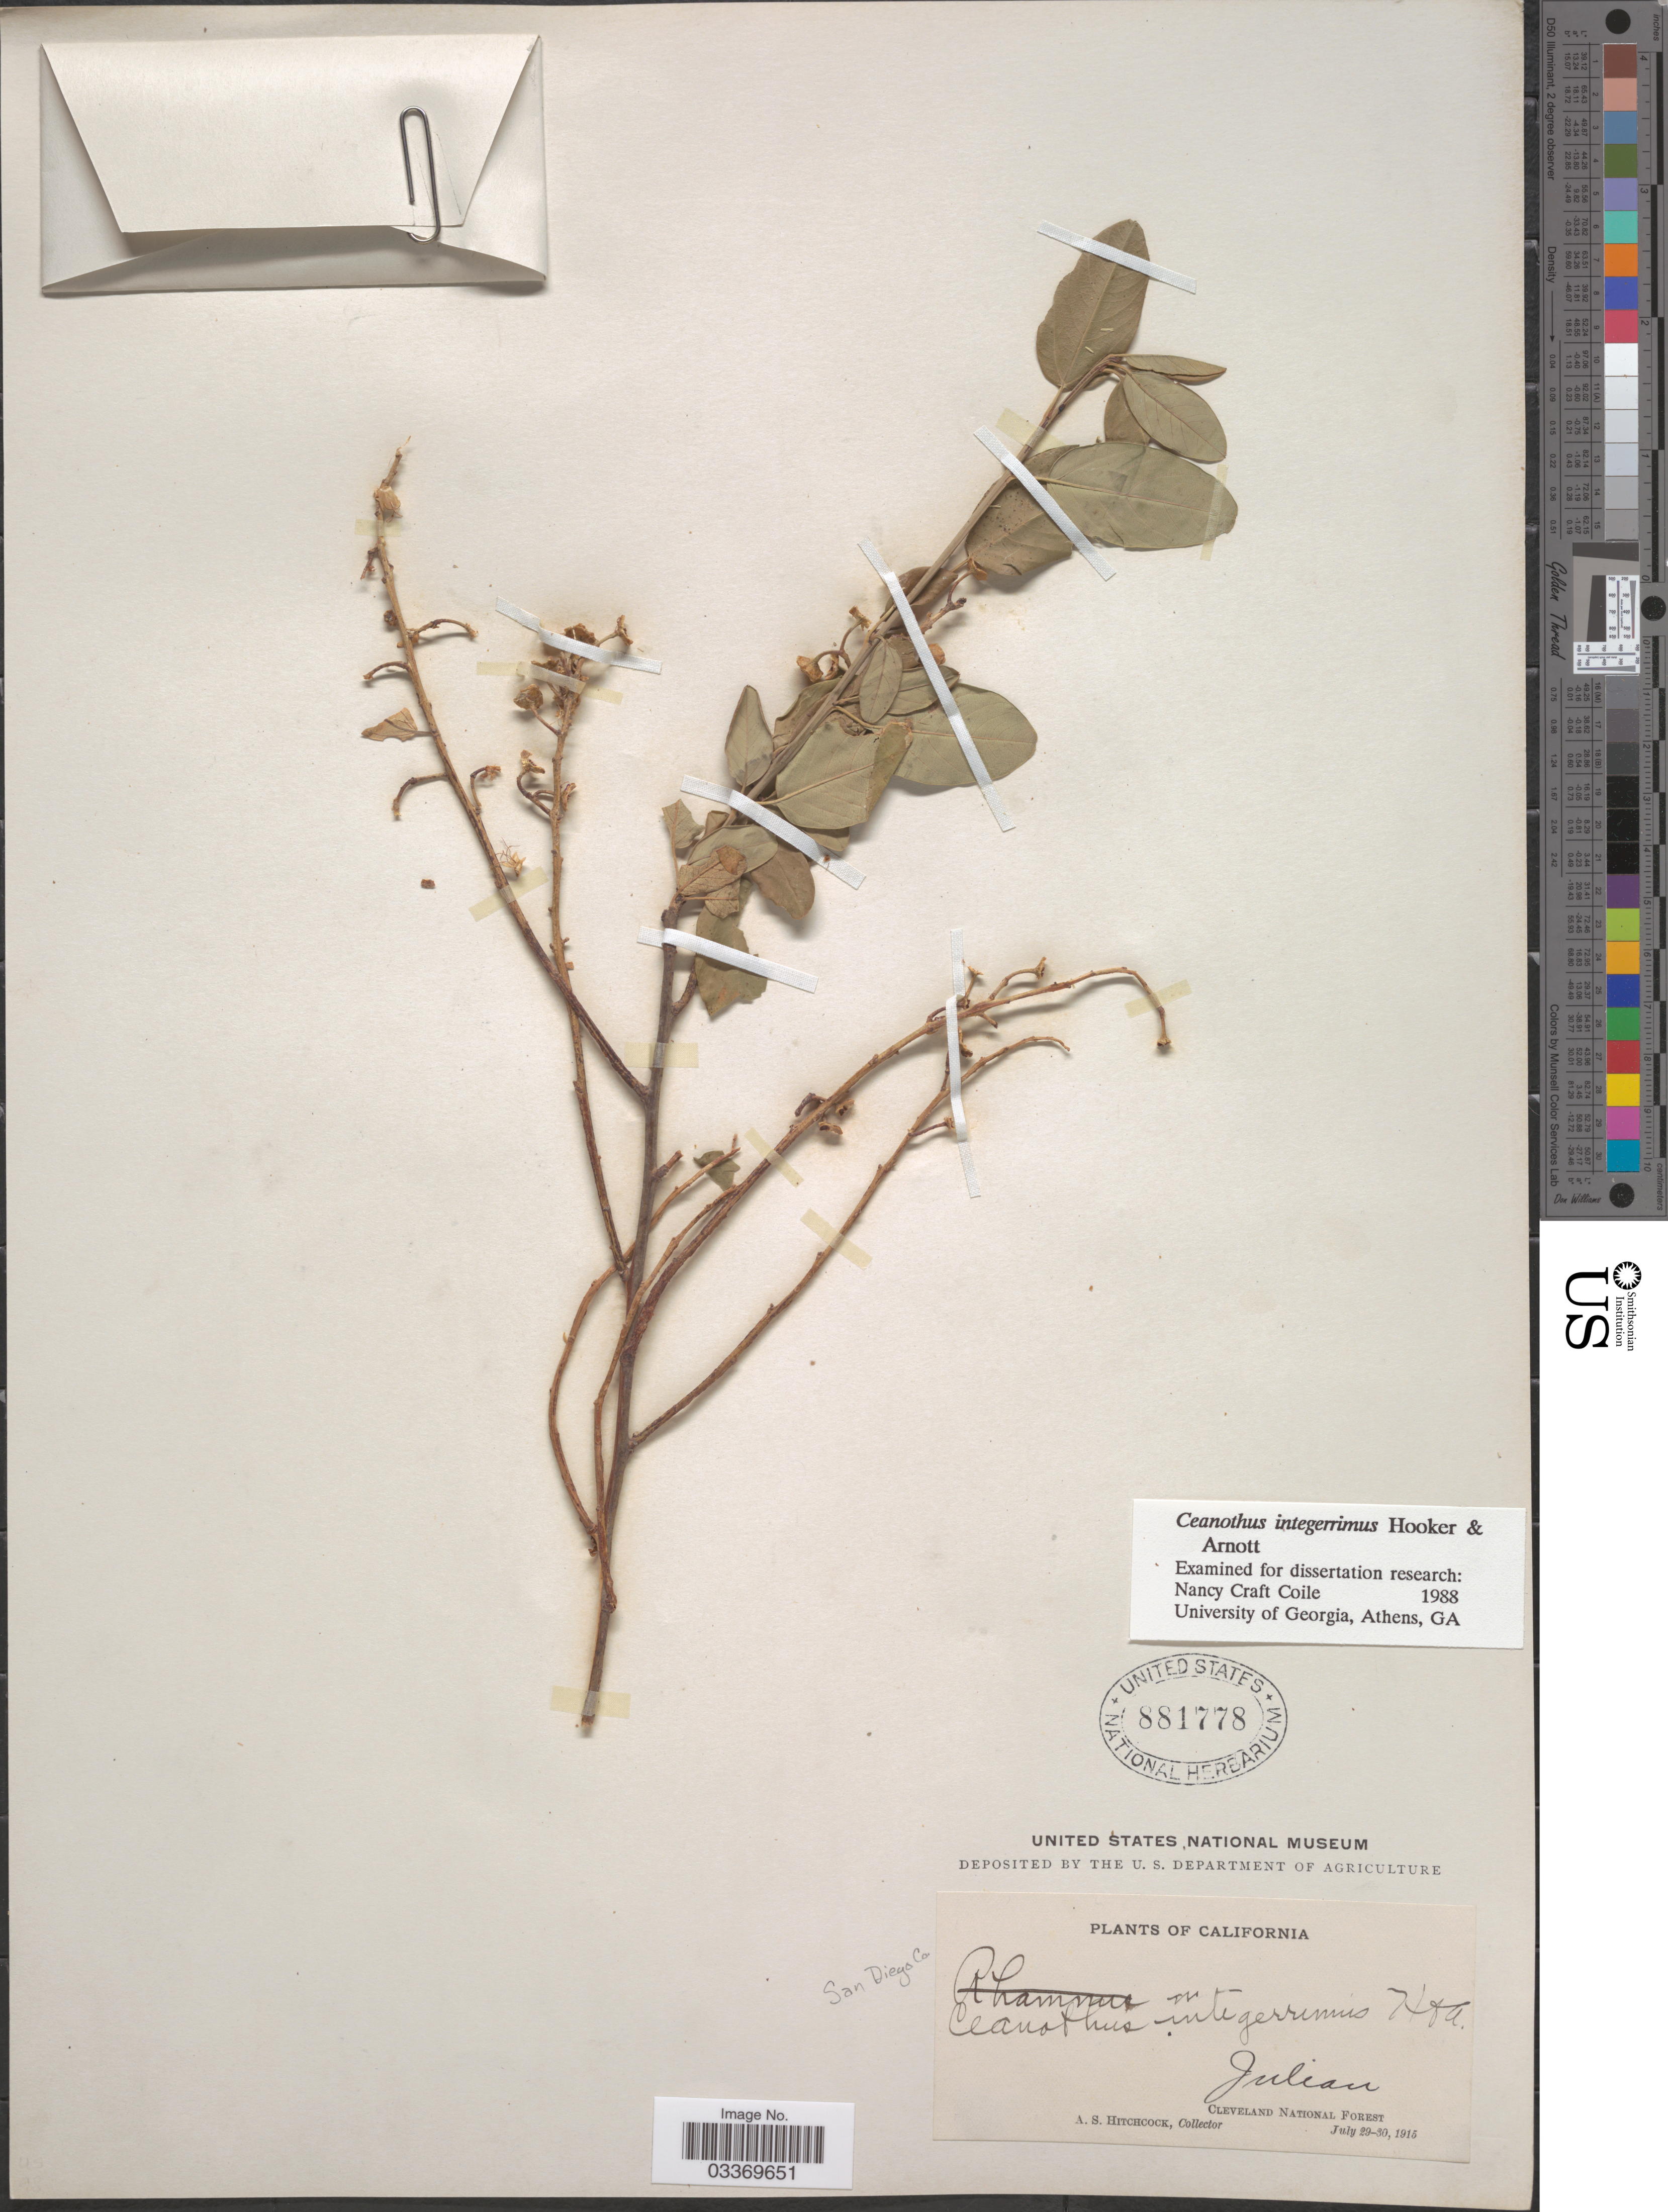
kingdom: Plantae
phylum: Tracheophyta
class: Magnoliopsida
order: Rosales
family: Rhamnaceae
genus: Ceanothus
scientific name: Ceanothus integerrimus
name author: Hook. & Arn.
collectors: A. S. Hitchcock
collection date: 1915-07-29/1915-07-30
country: United States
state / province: California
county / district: San Diego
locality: Julian. Cleveland National Forest. San Diego Co.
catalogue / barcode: US 881778